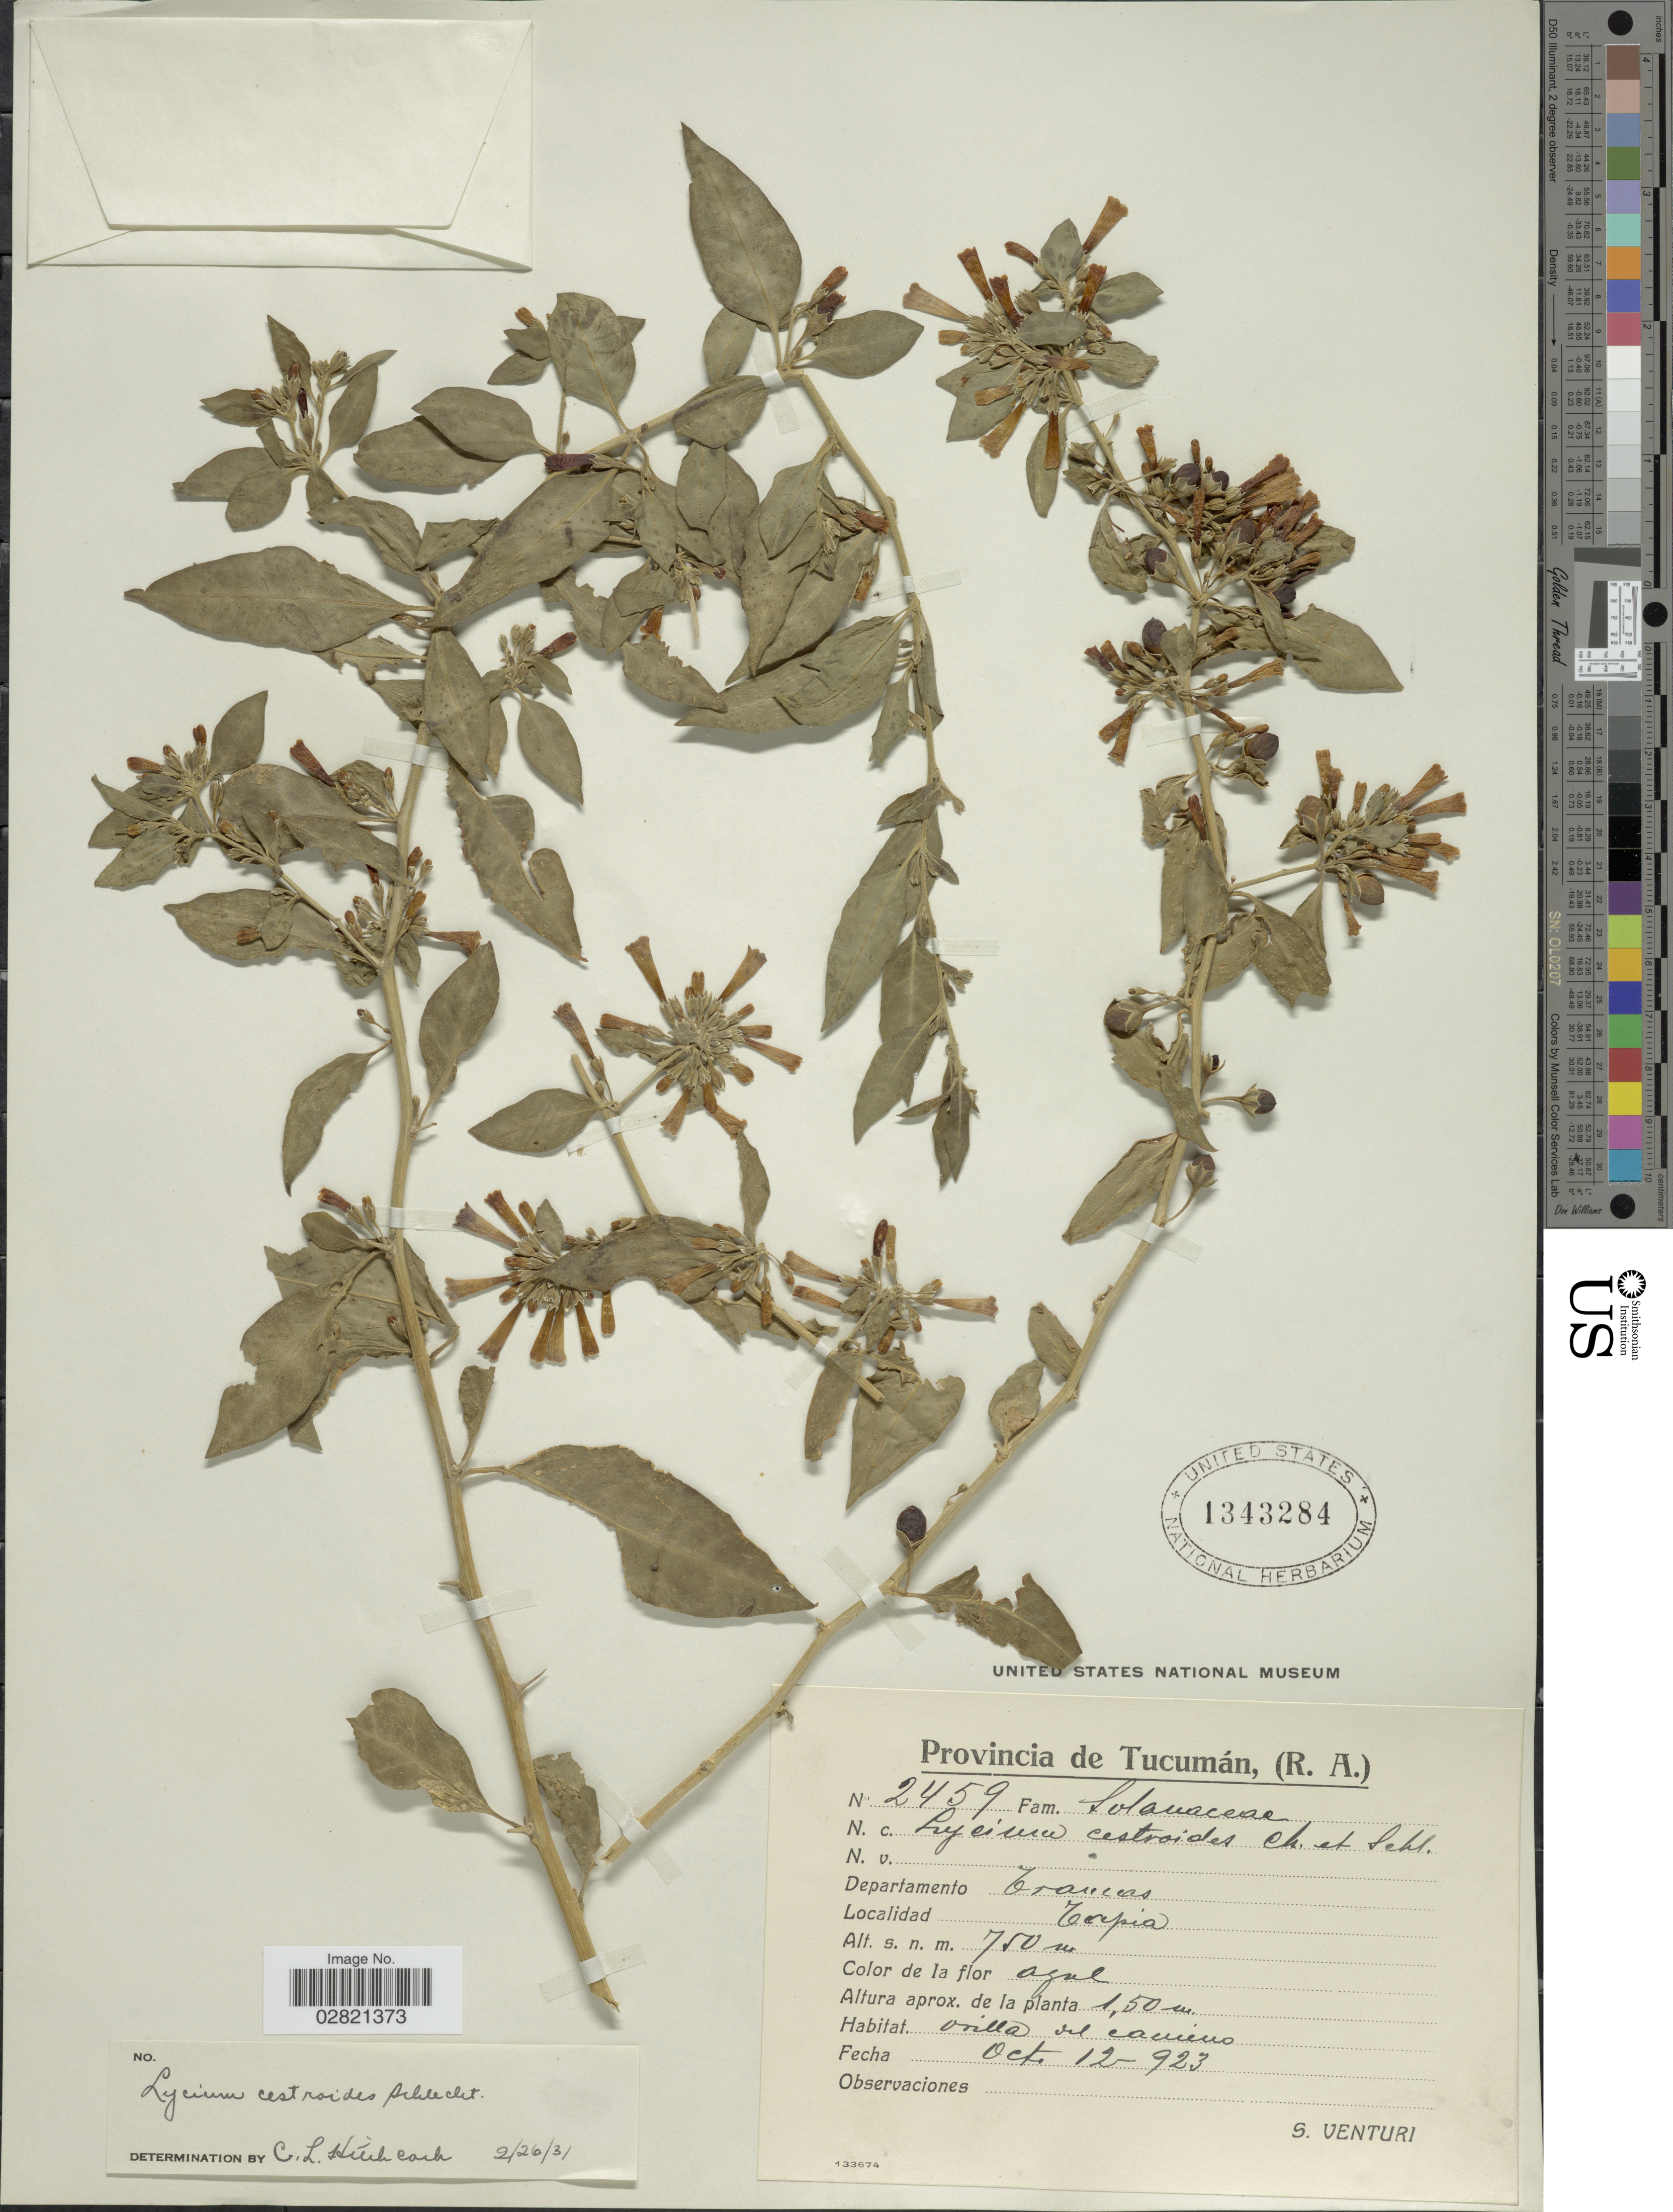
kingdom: Plantae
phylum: Tracheophyta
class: Magnoliopsida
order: Solanales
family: Solanaceae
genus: Lycium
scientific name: Lycium cestroides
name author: Schltdl.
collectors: S. Venturi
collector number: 2459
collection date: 1923-10-12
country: Argentina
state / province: Tucuman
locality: Departamento Trancas, Tapia.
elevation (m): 750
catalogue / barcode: US 1343284